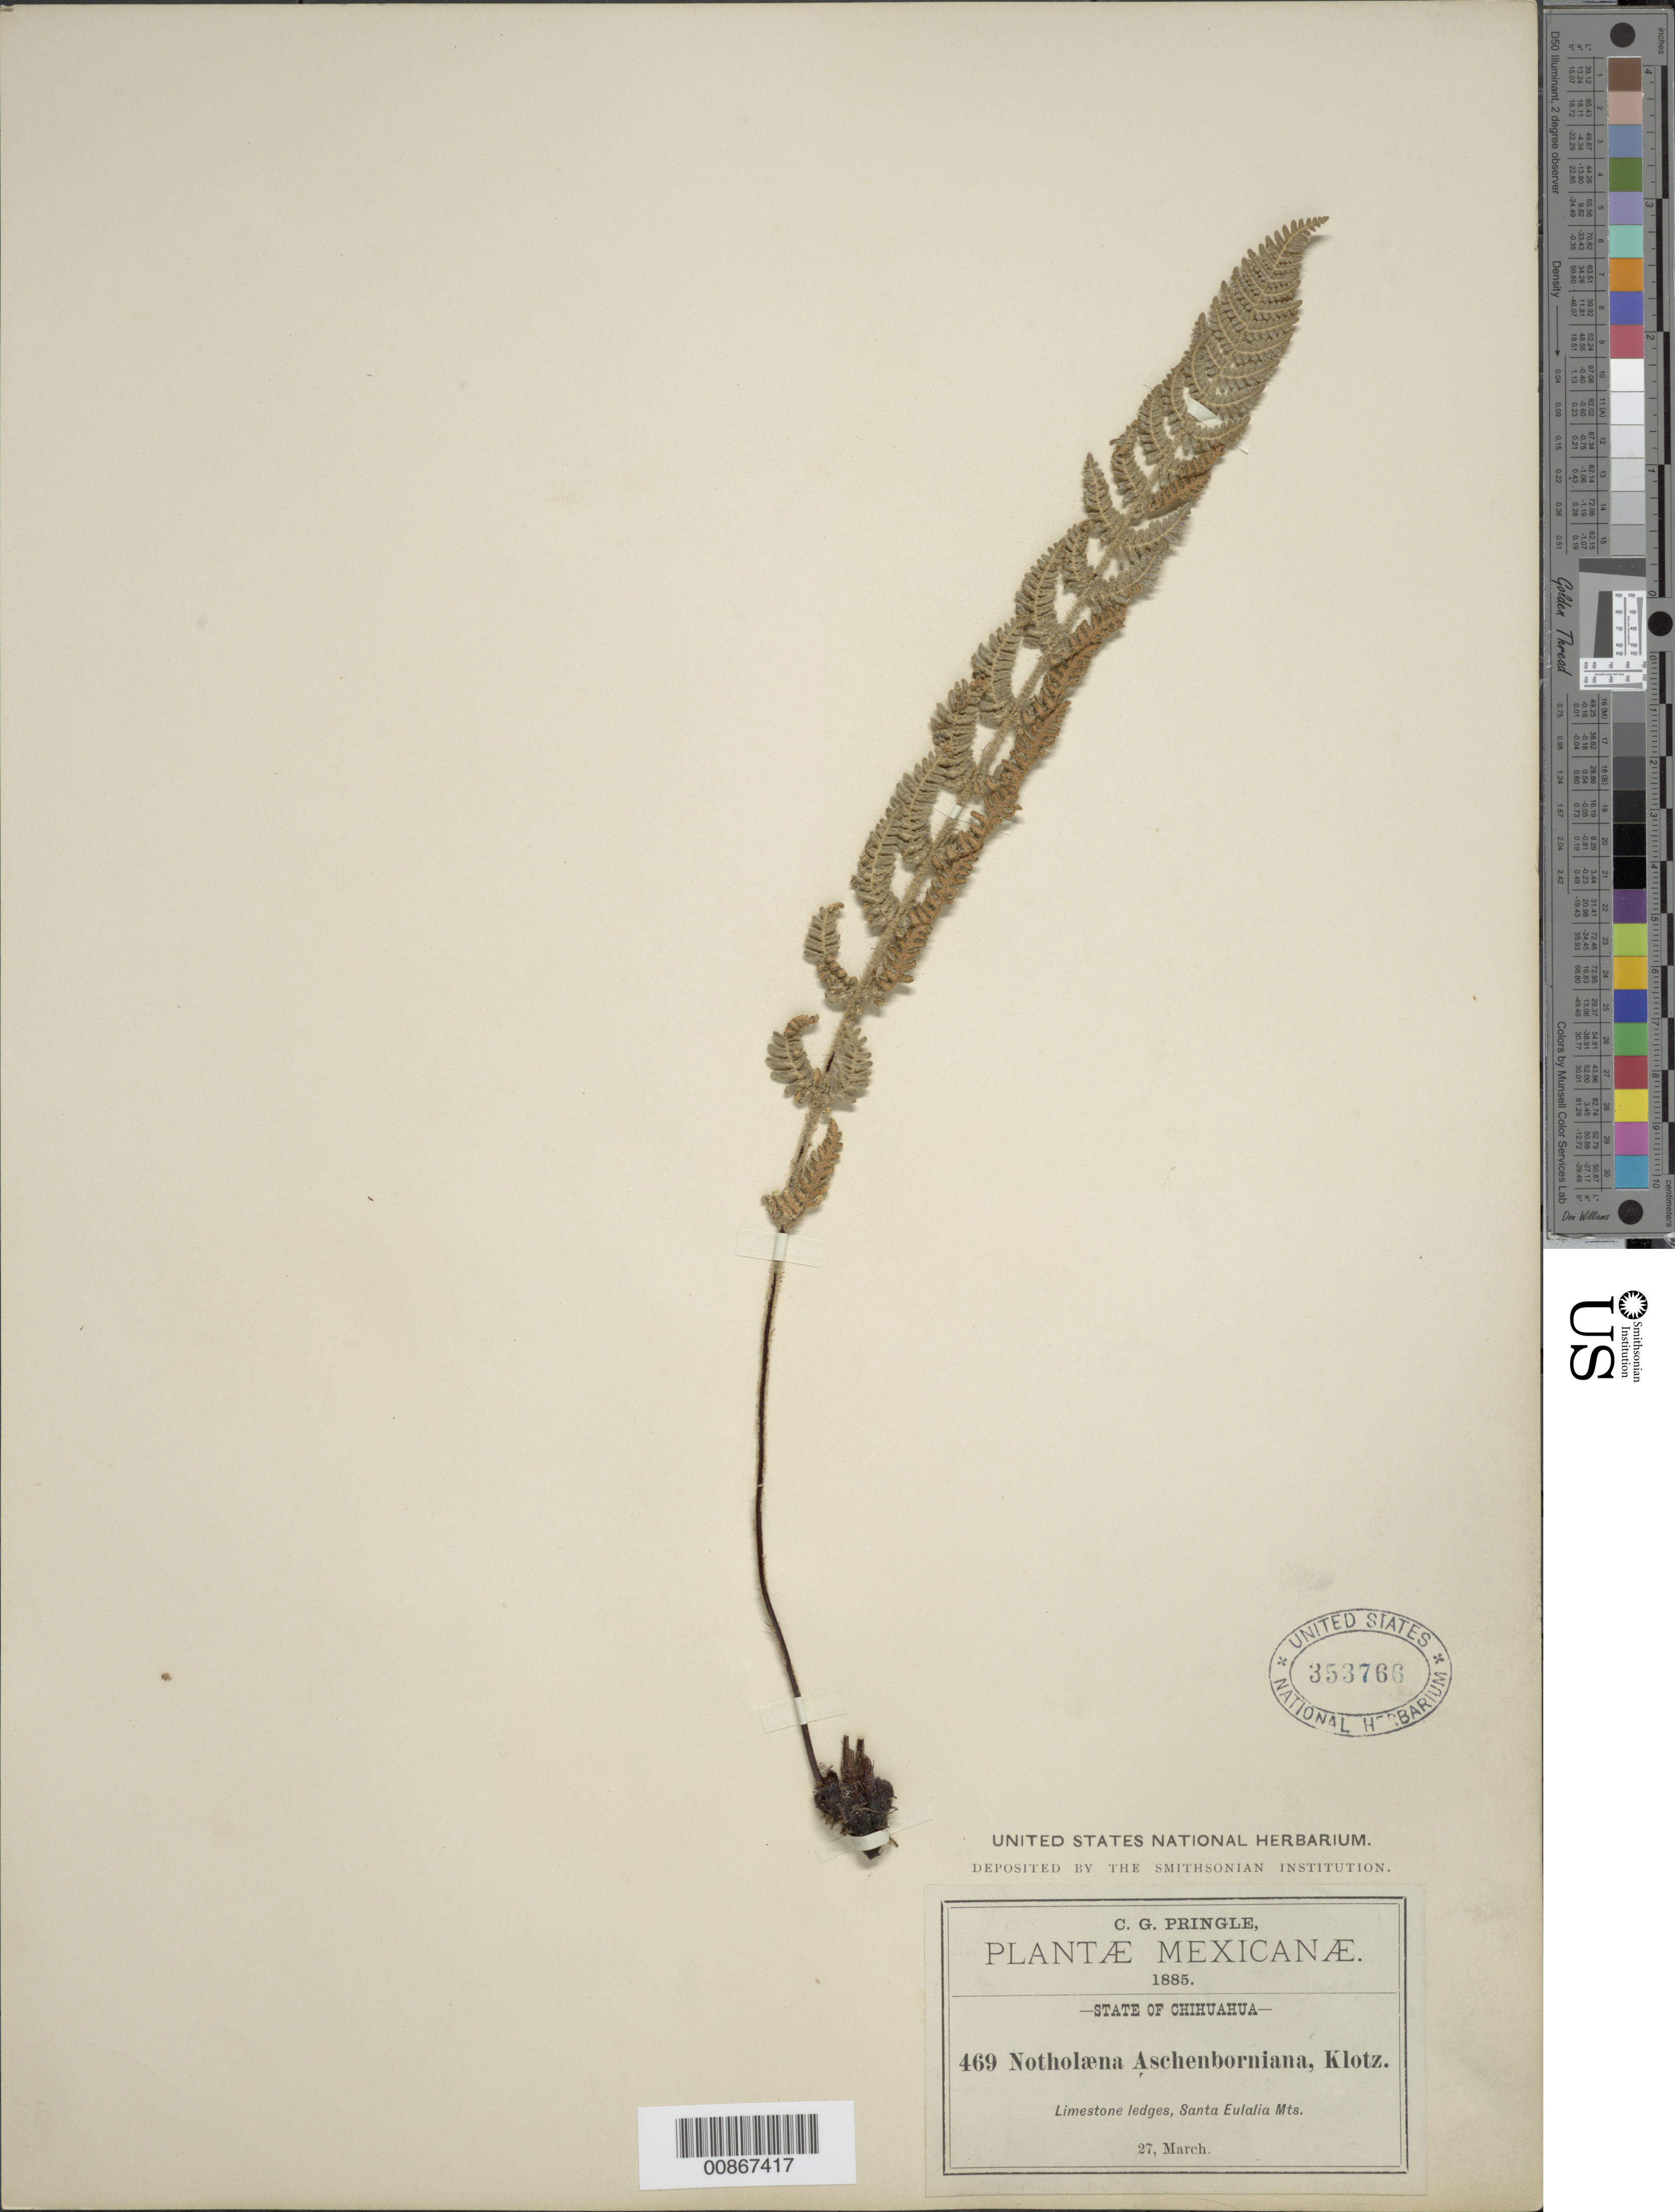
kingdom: Plantae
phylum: Tracheophyta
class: Polypodiopsida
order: Polypodiales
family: Pteridaceae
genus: Notholaena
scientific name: Notholaena aschenborniana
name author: Klotzsch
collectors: C. G. Pringle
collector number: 469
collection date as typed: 27 Mar 1885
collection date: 1885-03-27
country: Mexico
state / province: Chihuahua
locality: Sta. Eulalia Mts., Chihuahua.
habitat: Limestone ledges.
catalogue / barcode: US 353766